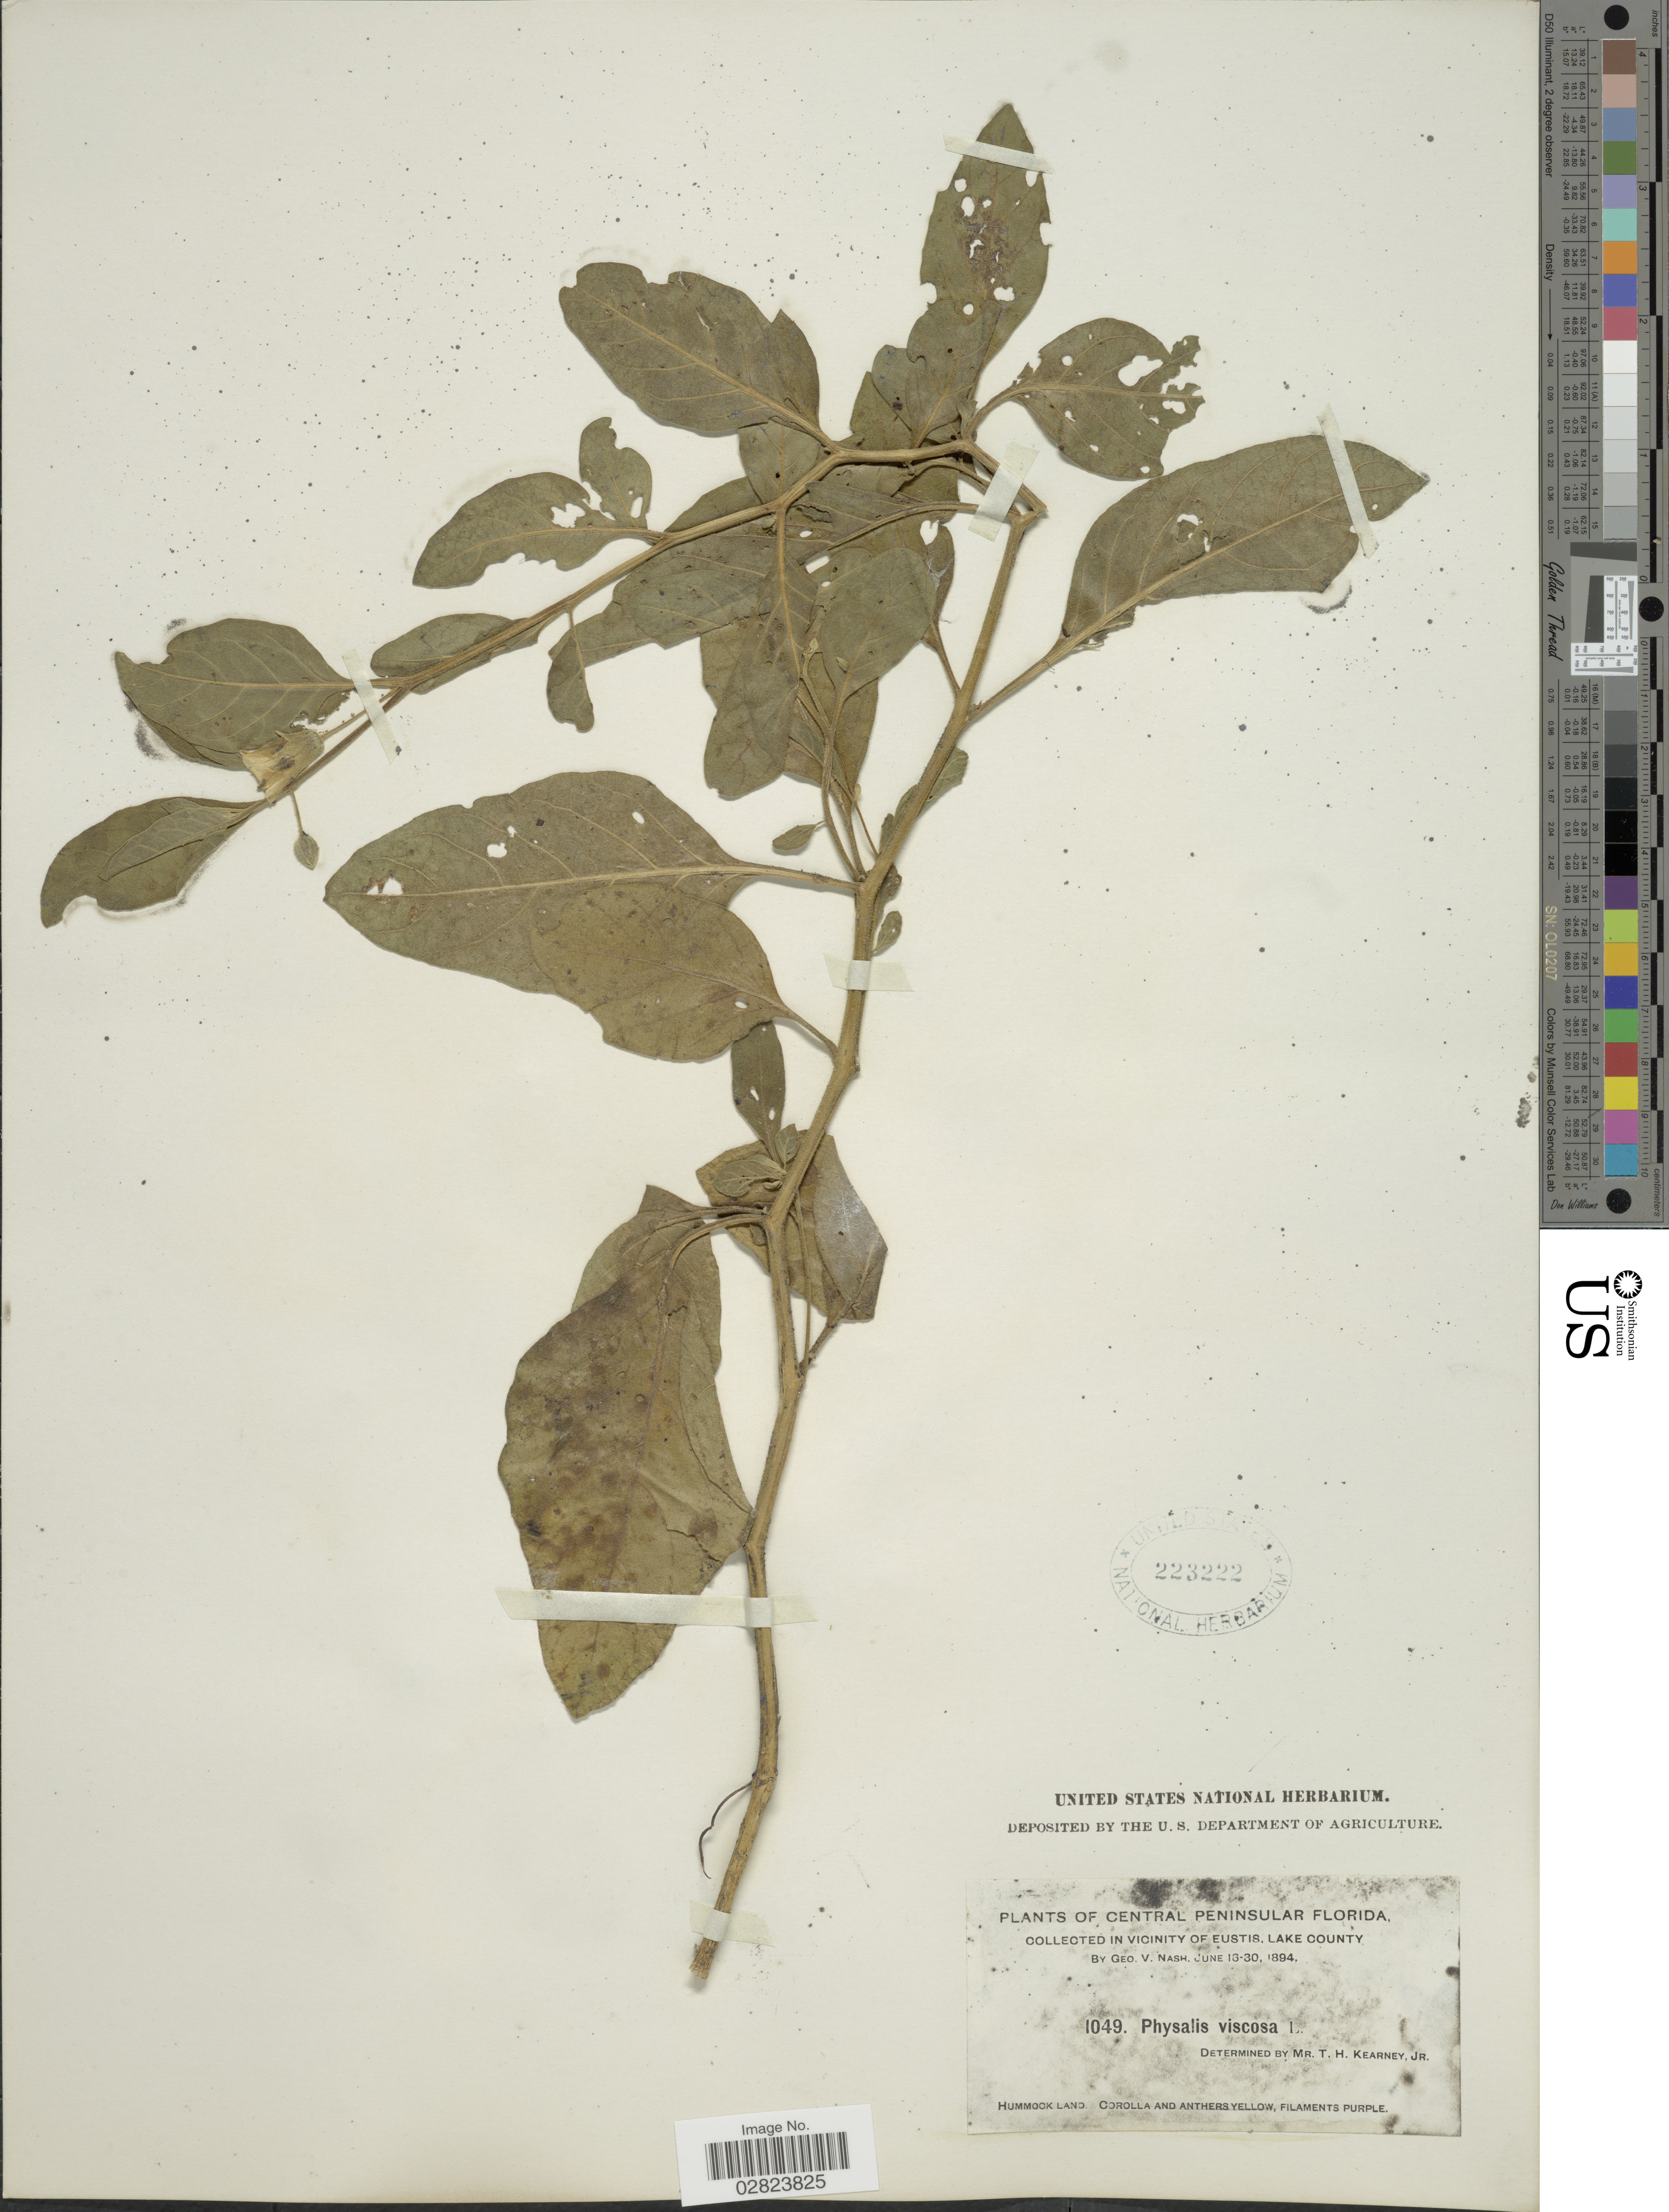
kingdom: Plantae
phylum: Tracheophyta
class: Magnoliopsida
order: Solanales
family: Solanaceae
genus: Physalis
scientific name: Physalis maritima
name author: M.A. Curtis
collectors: G. V. Nash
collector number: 1049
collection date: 1894-03-16/1894-06-30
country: United States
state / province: Florida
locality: Central Peninsular Florida. In vicinity of Eustis. Lake County. Hummock Land.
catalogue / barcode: US 223222